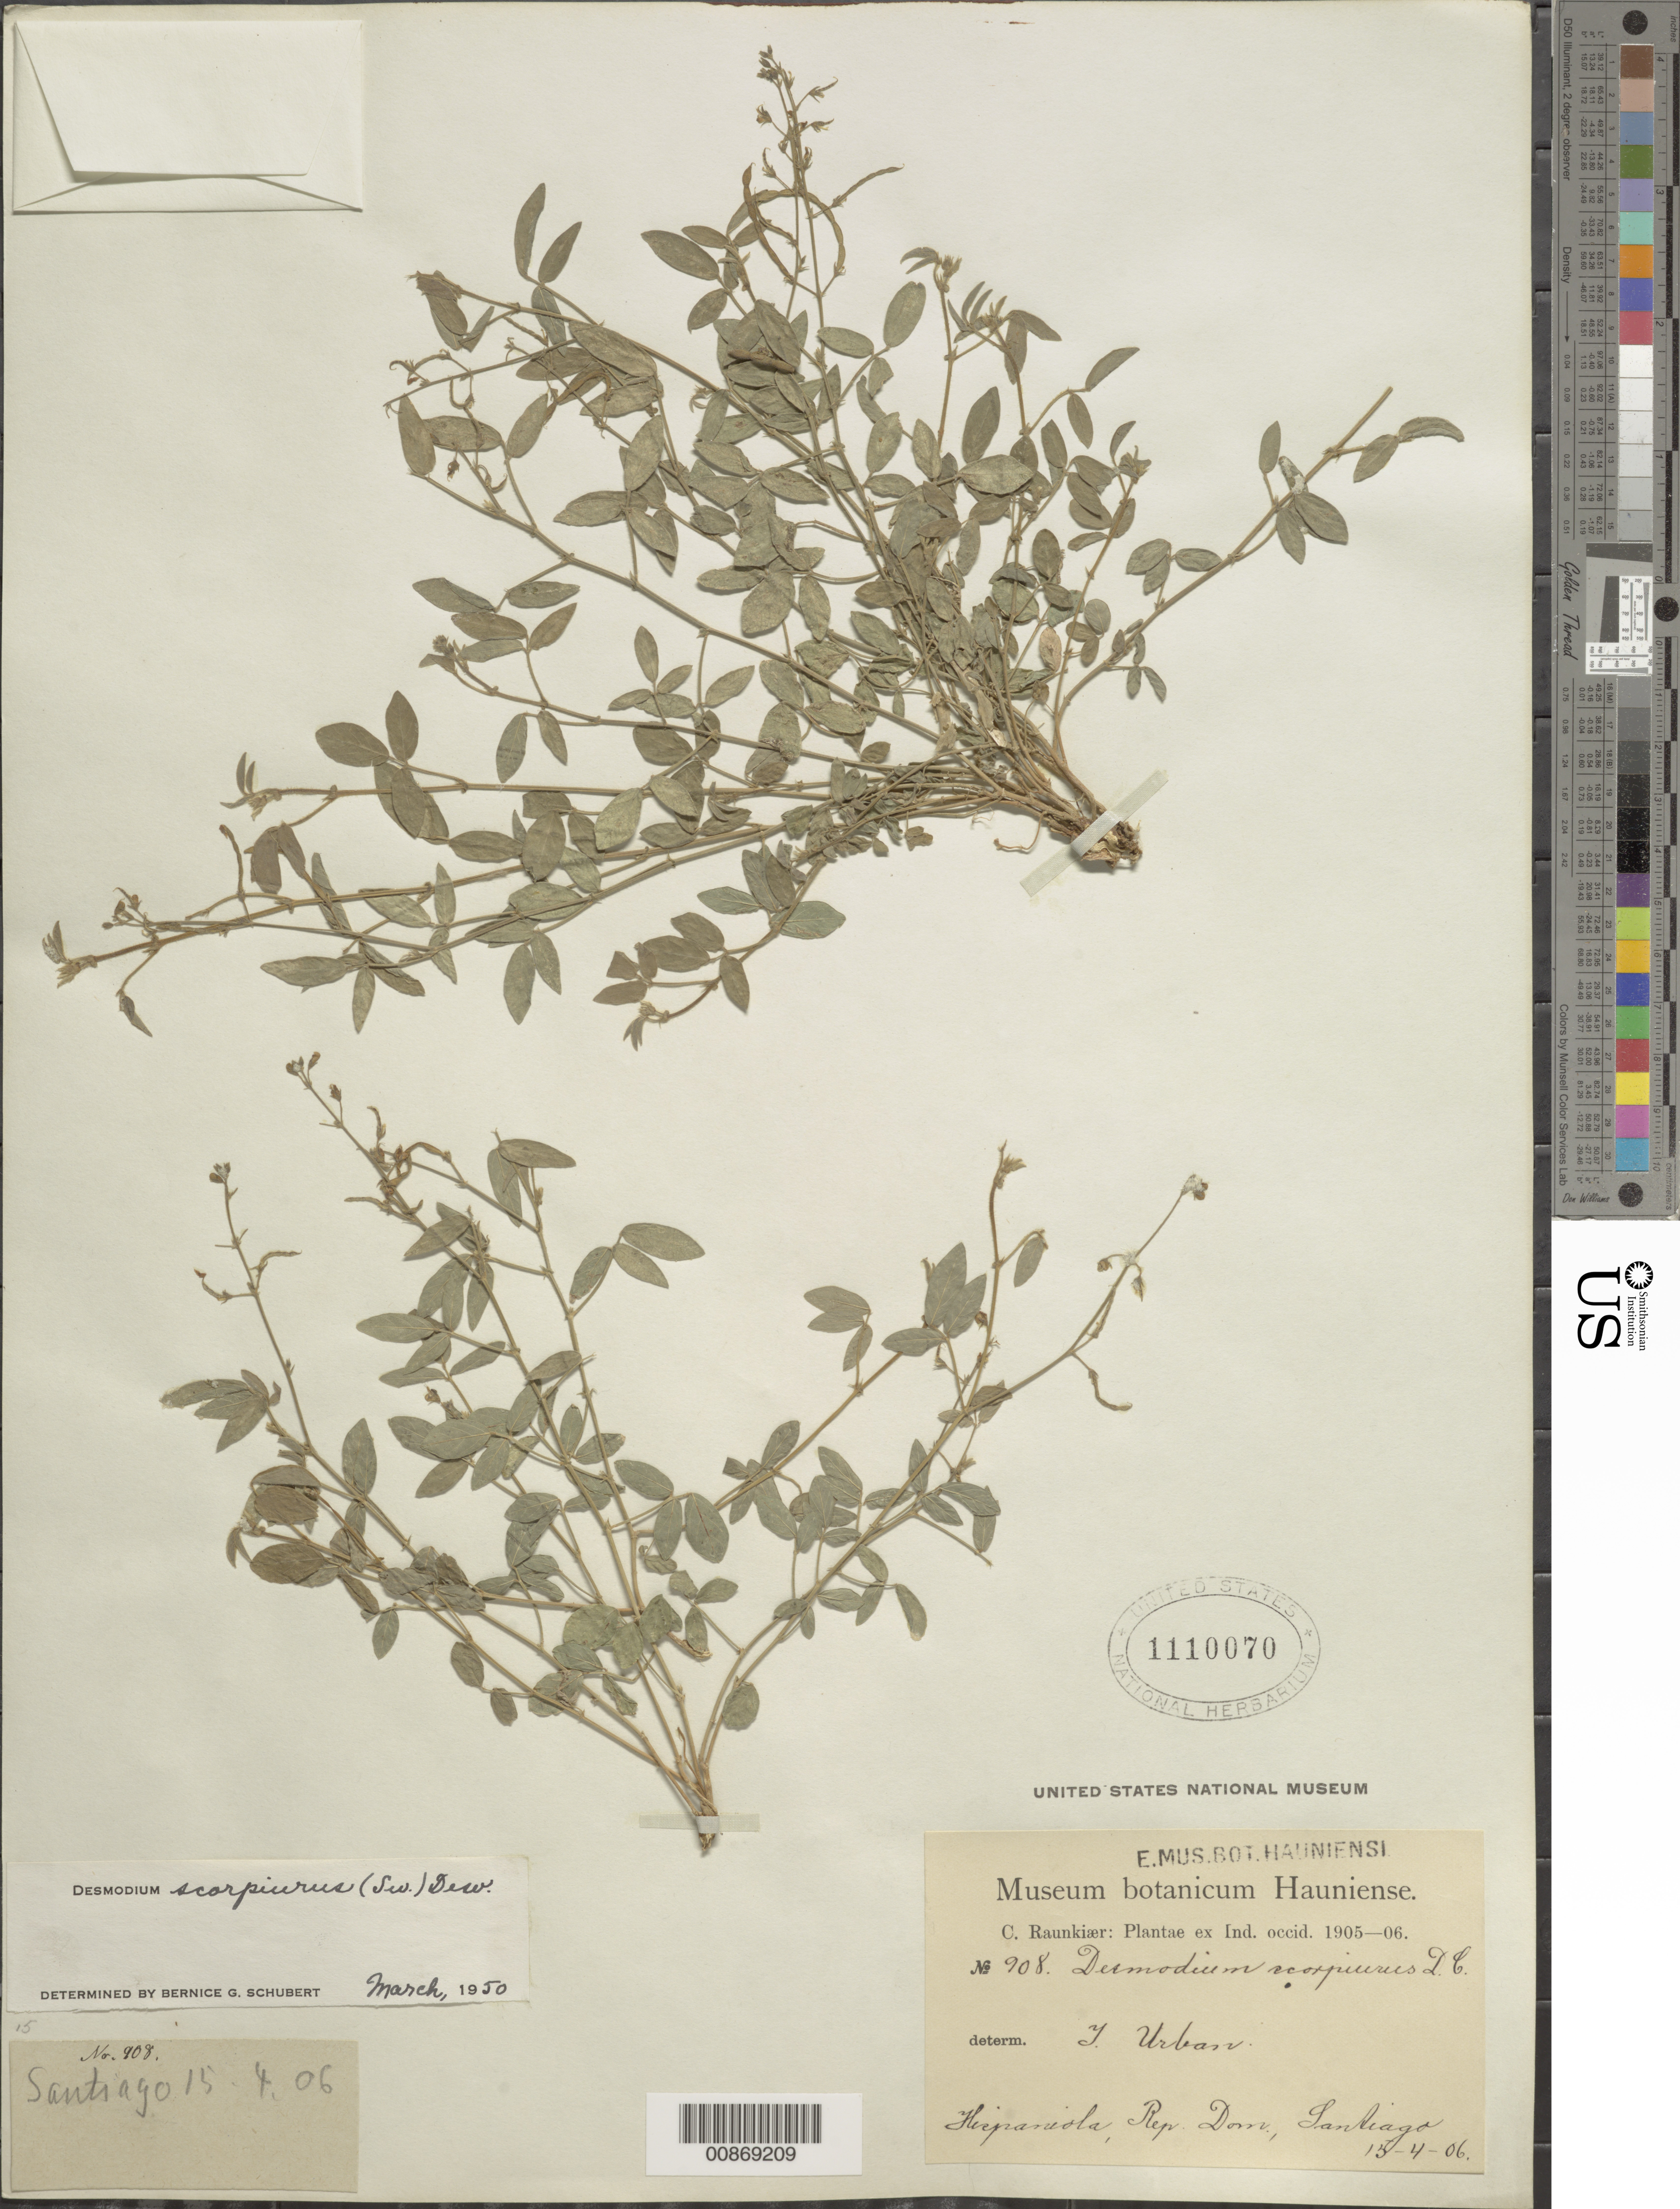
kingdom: Plantae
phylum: Tracheophyta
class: Magnoliopsida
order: Fabales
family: Fabaceae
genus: Desmodium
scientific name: Desmodium scorpiurus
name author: (Sw.) Desv. ex DC.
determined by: Schubert, Bernice G.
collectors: C. C. Raunkiaer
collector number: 908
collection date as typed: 15 Apr 1906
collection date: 1906-04-15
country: Dominican Republic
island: Hispaniola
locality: Santiago.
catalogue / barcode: US 1110070